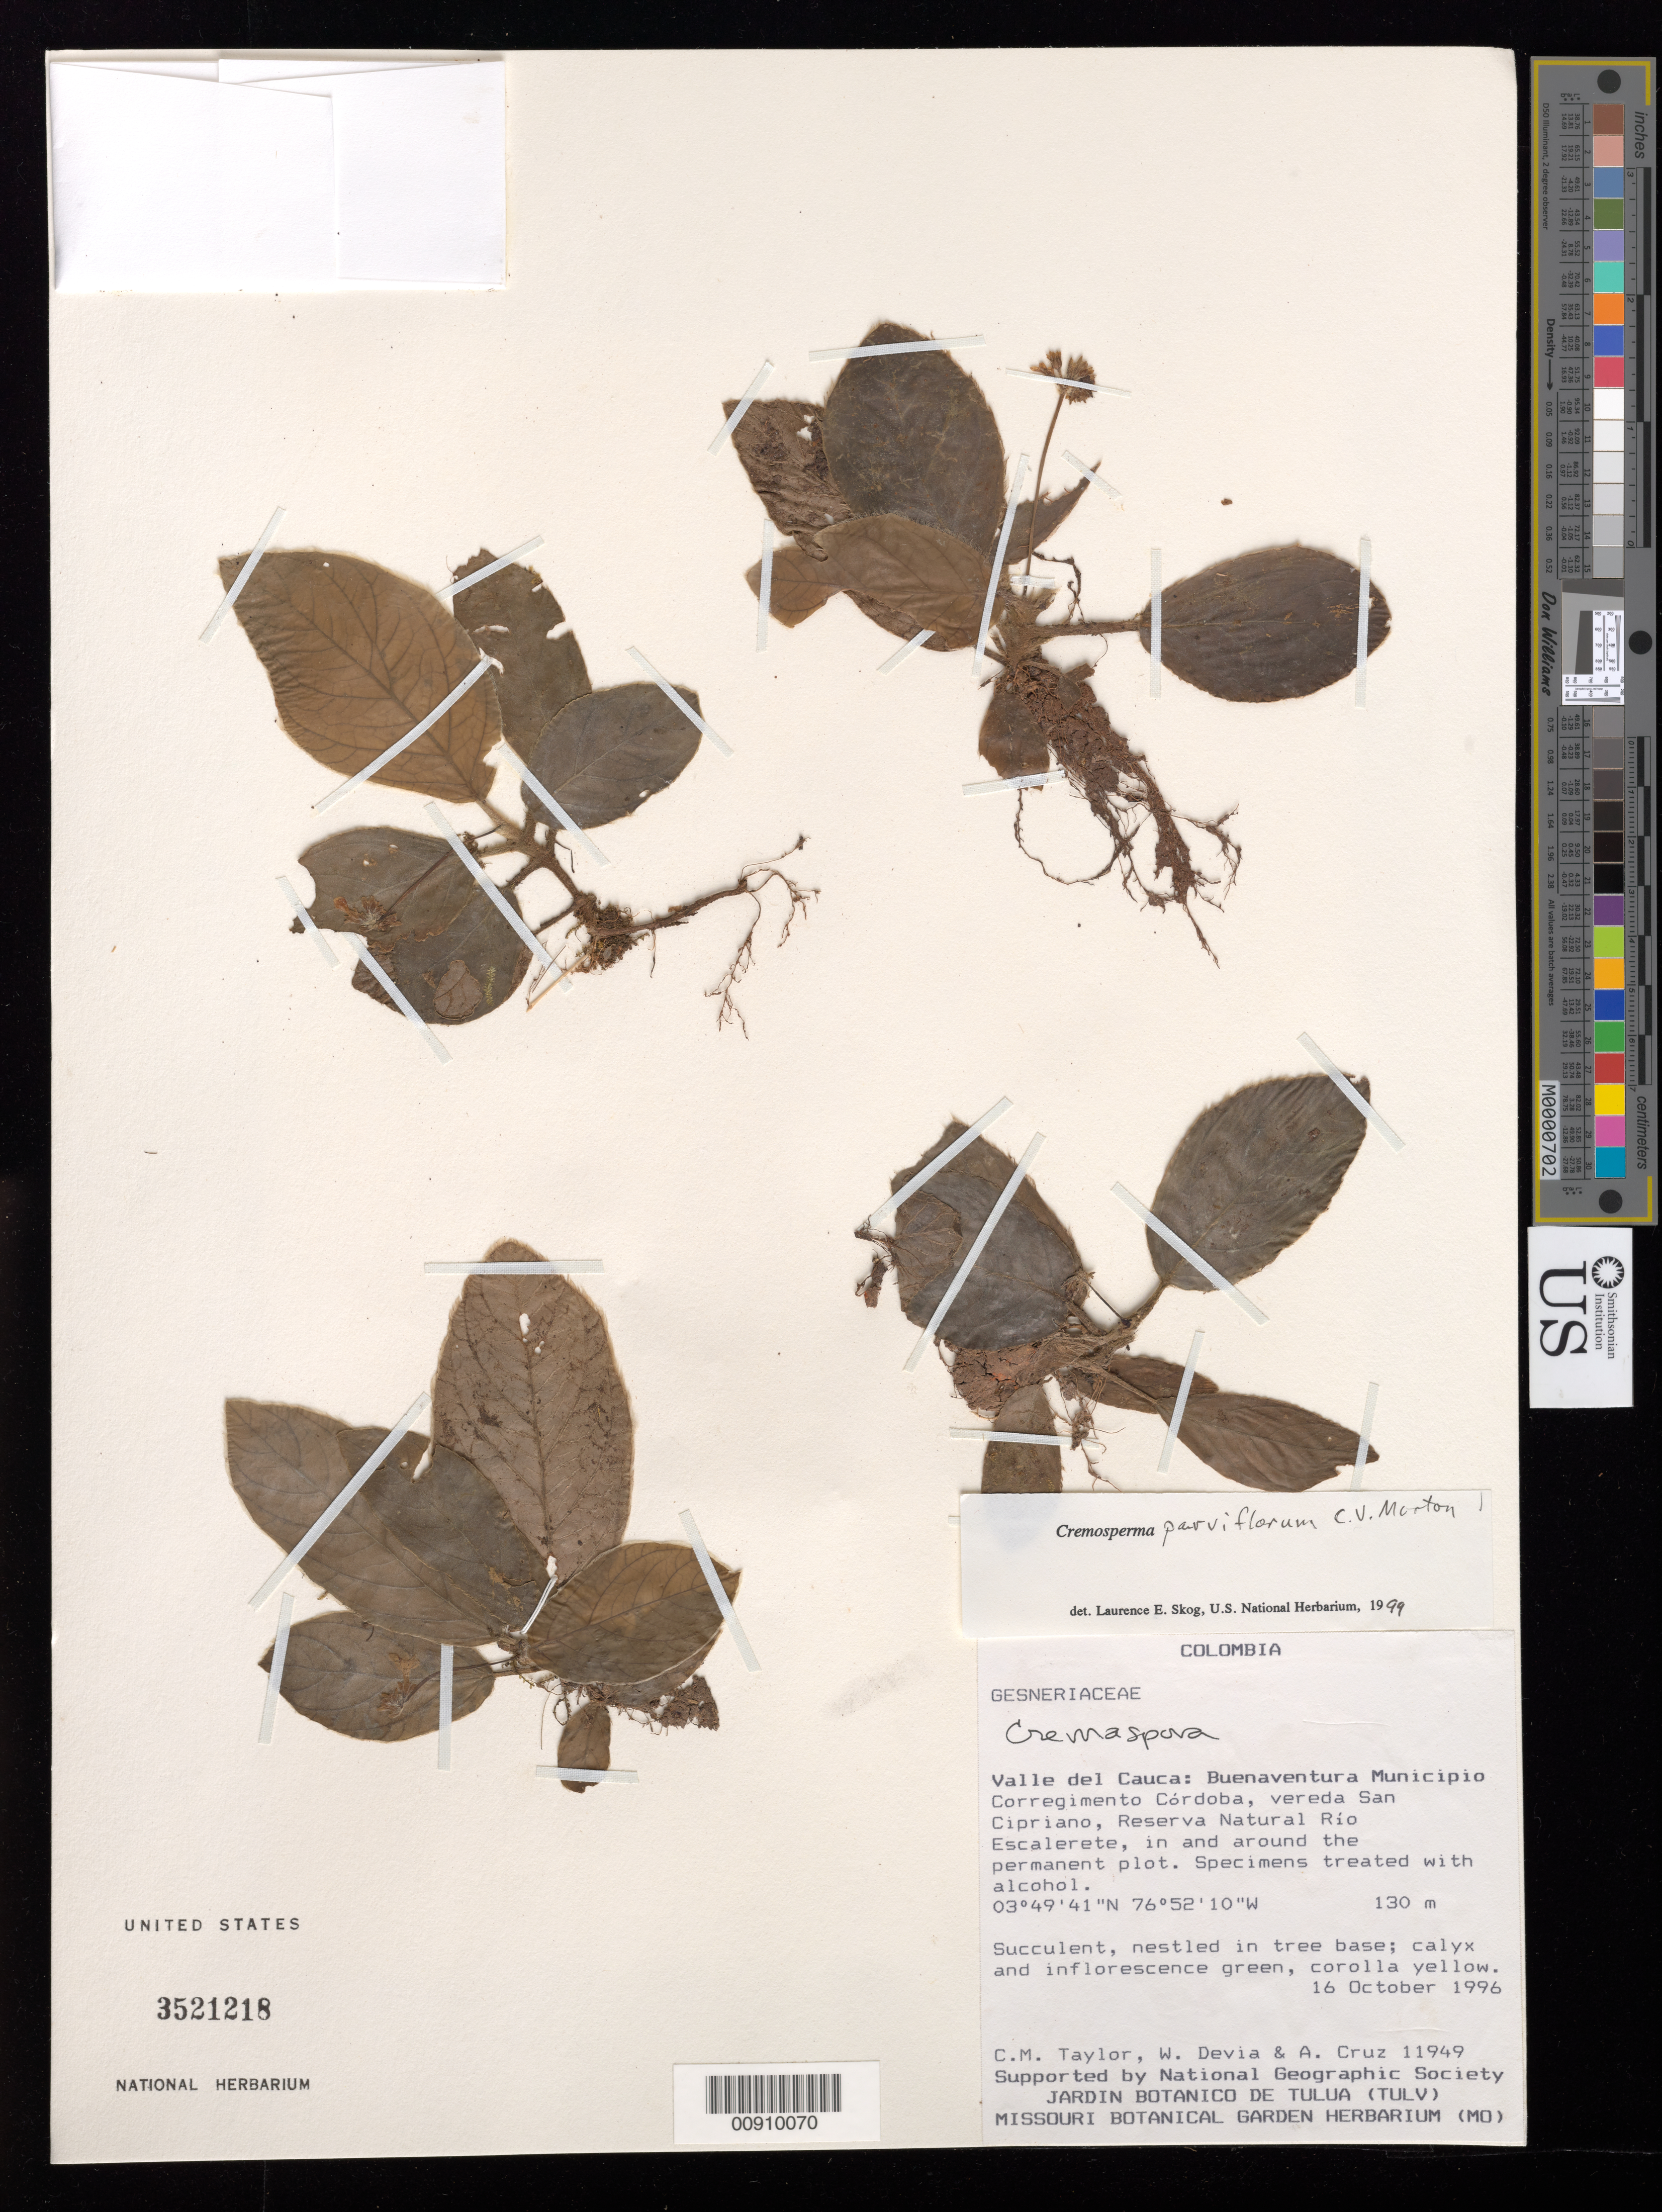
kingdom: Plantae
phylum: Tracheophyta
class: Magnoliopsida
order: Lamiales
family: Gesneriaceae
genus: Cremosperma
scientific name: Cremosperma parviflorum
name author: C.V. Morton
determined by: Skog, Laurence E.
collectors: C. M. Taylor, W. Devia & A. Cruz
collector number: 11949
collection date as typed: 16 Oct 1996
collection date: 1996-10-16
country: Colombia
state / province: Valle del Cauca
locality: Mpio. Buenaventure, corregimiento Cordoba, vereda San Cipriano, Reserva Natural del Rio Escalerete, in and around the permanent plot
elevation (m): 130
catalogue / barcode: US 3521218